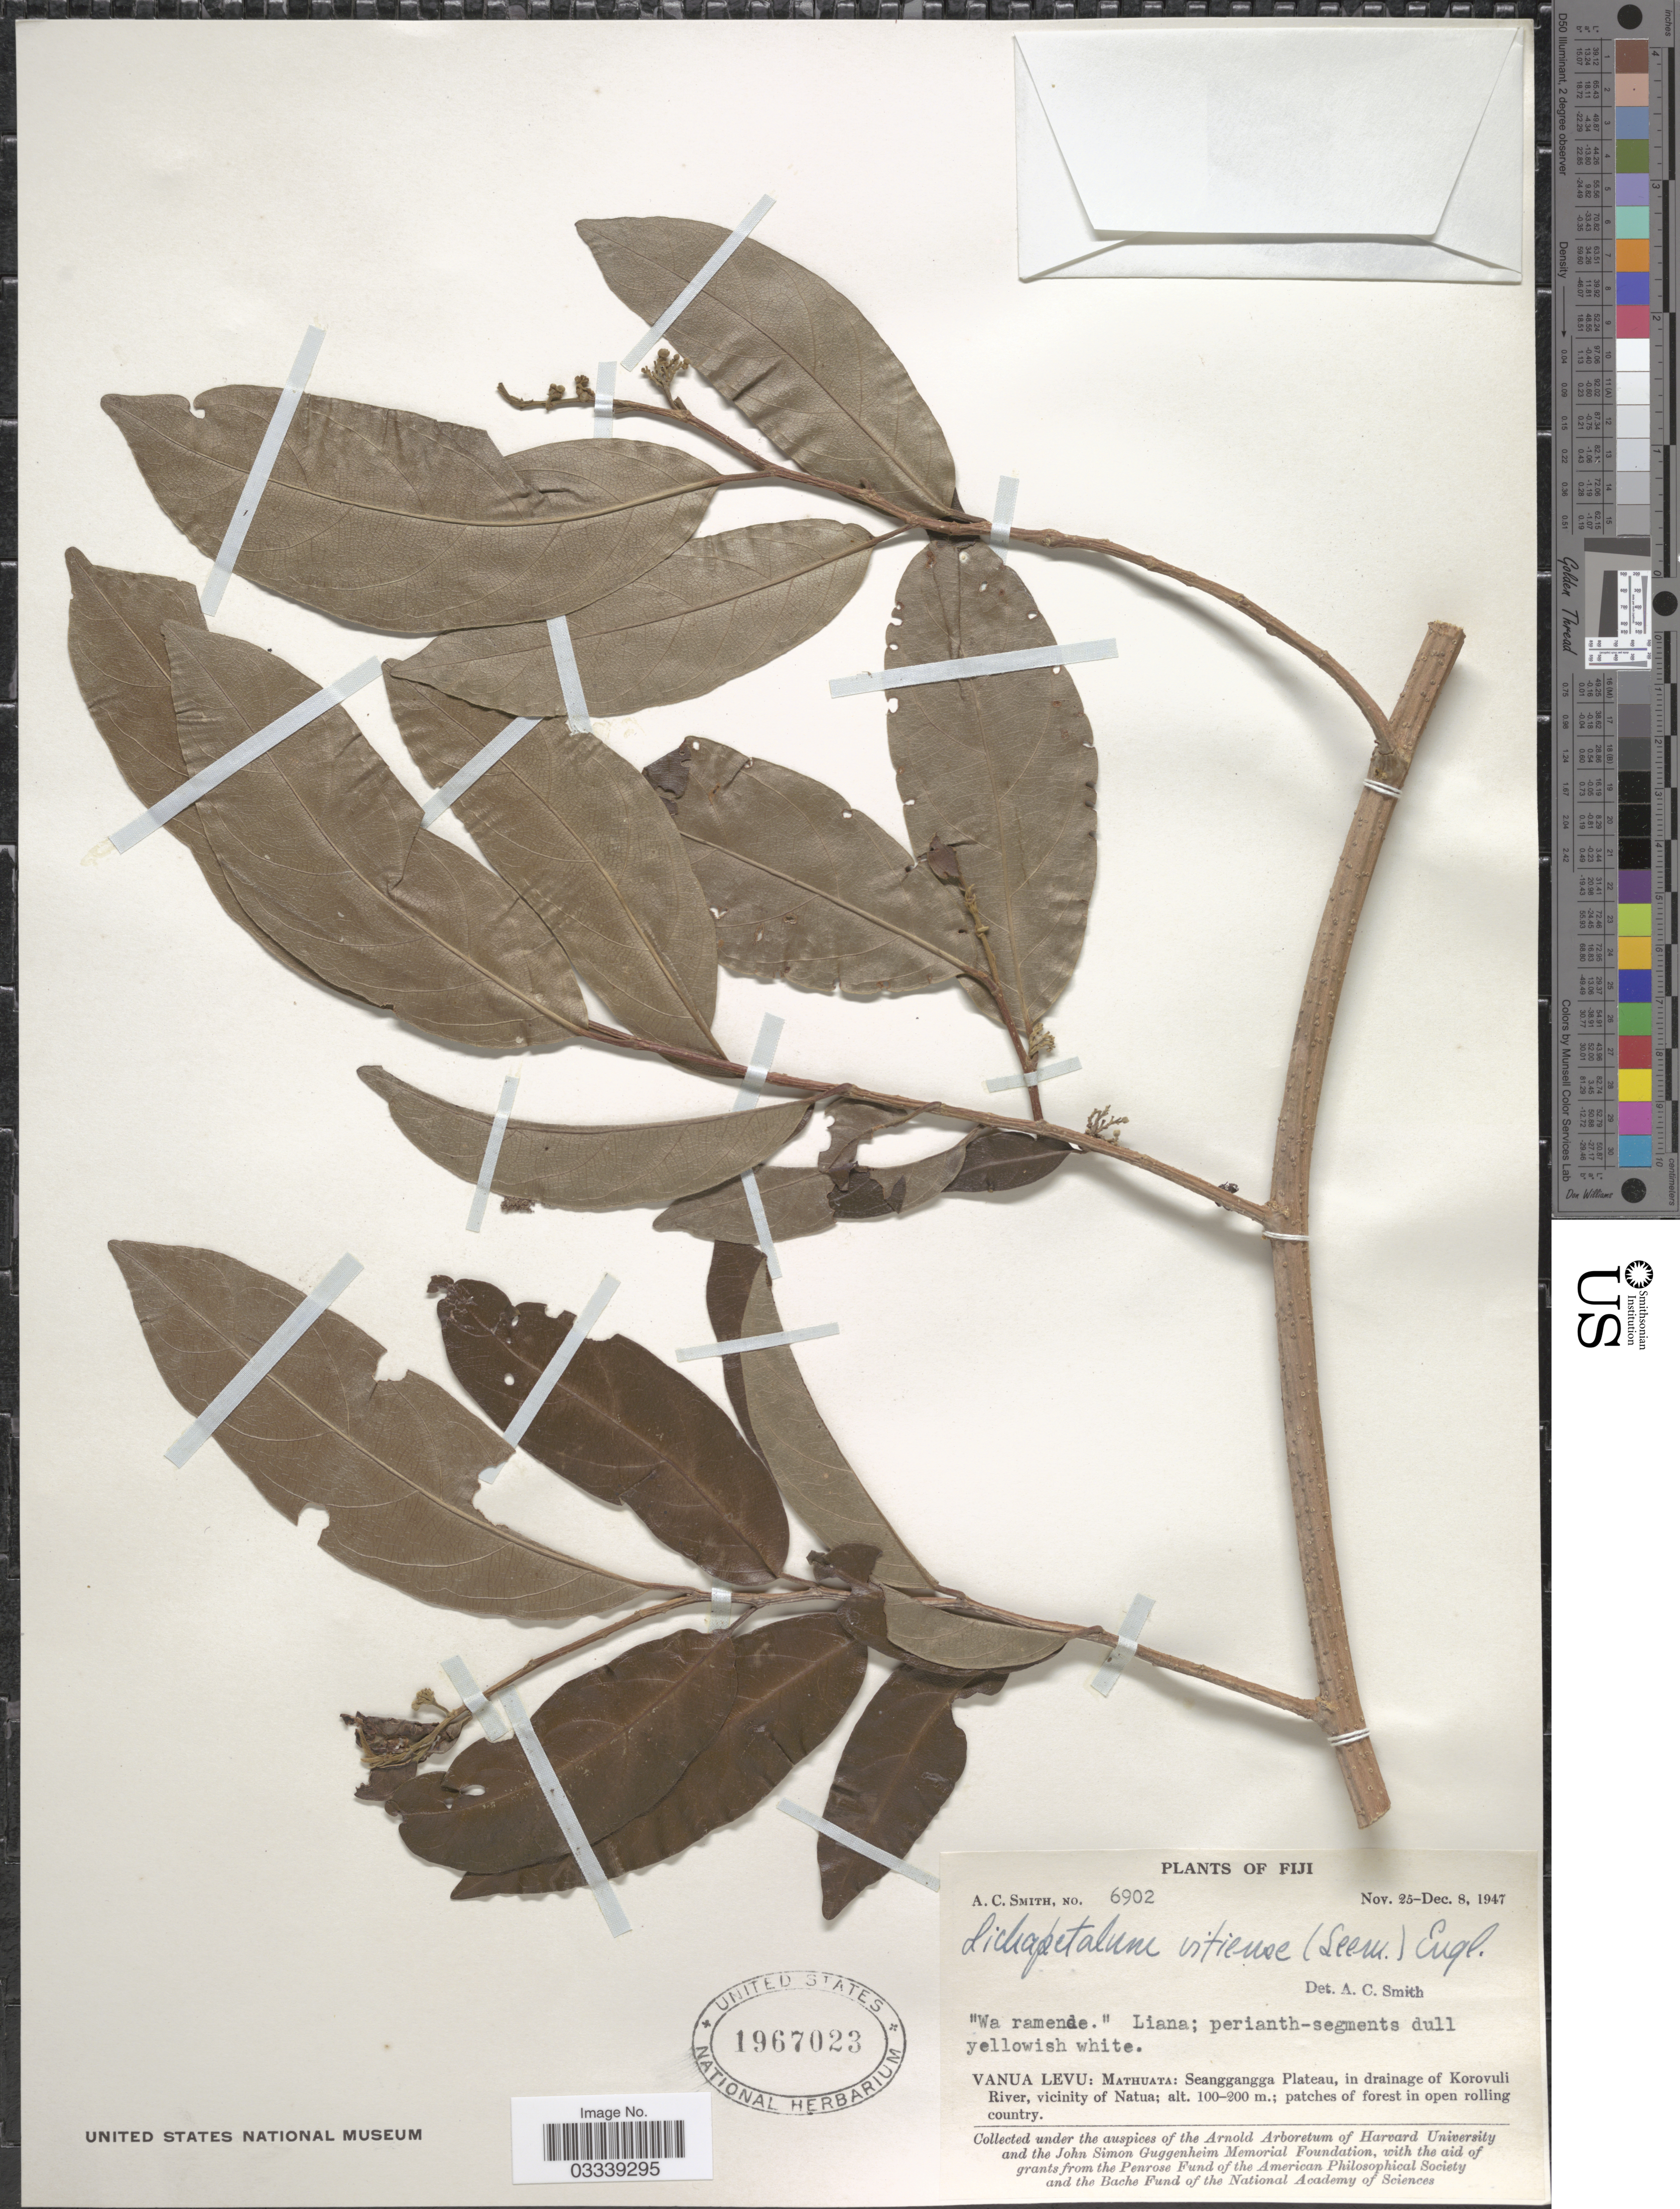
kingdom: Plantae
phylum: Tracheophyta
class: Magnoliopsida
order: Malpighiales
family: Dichapetalaceae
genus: Dichapetalum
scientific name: Dichapetalum vitiense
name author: (Seem.) Engl.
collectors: A. C. Smith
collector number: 6902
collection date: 1947-11-25/1947-12-08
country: Fiji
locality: Vanua Levu: Mathuata: Seanggangga Plateau, in drainage of Korovuli River, vicinity of Natua.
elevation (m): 100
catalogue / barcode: US 1967023